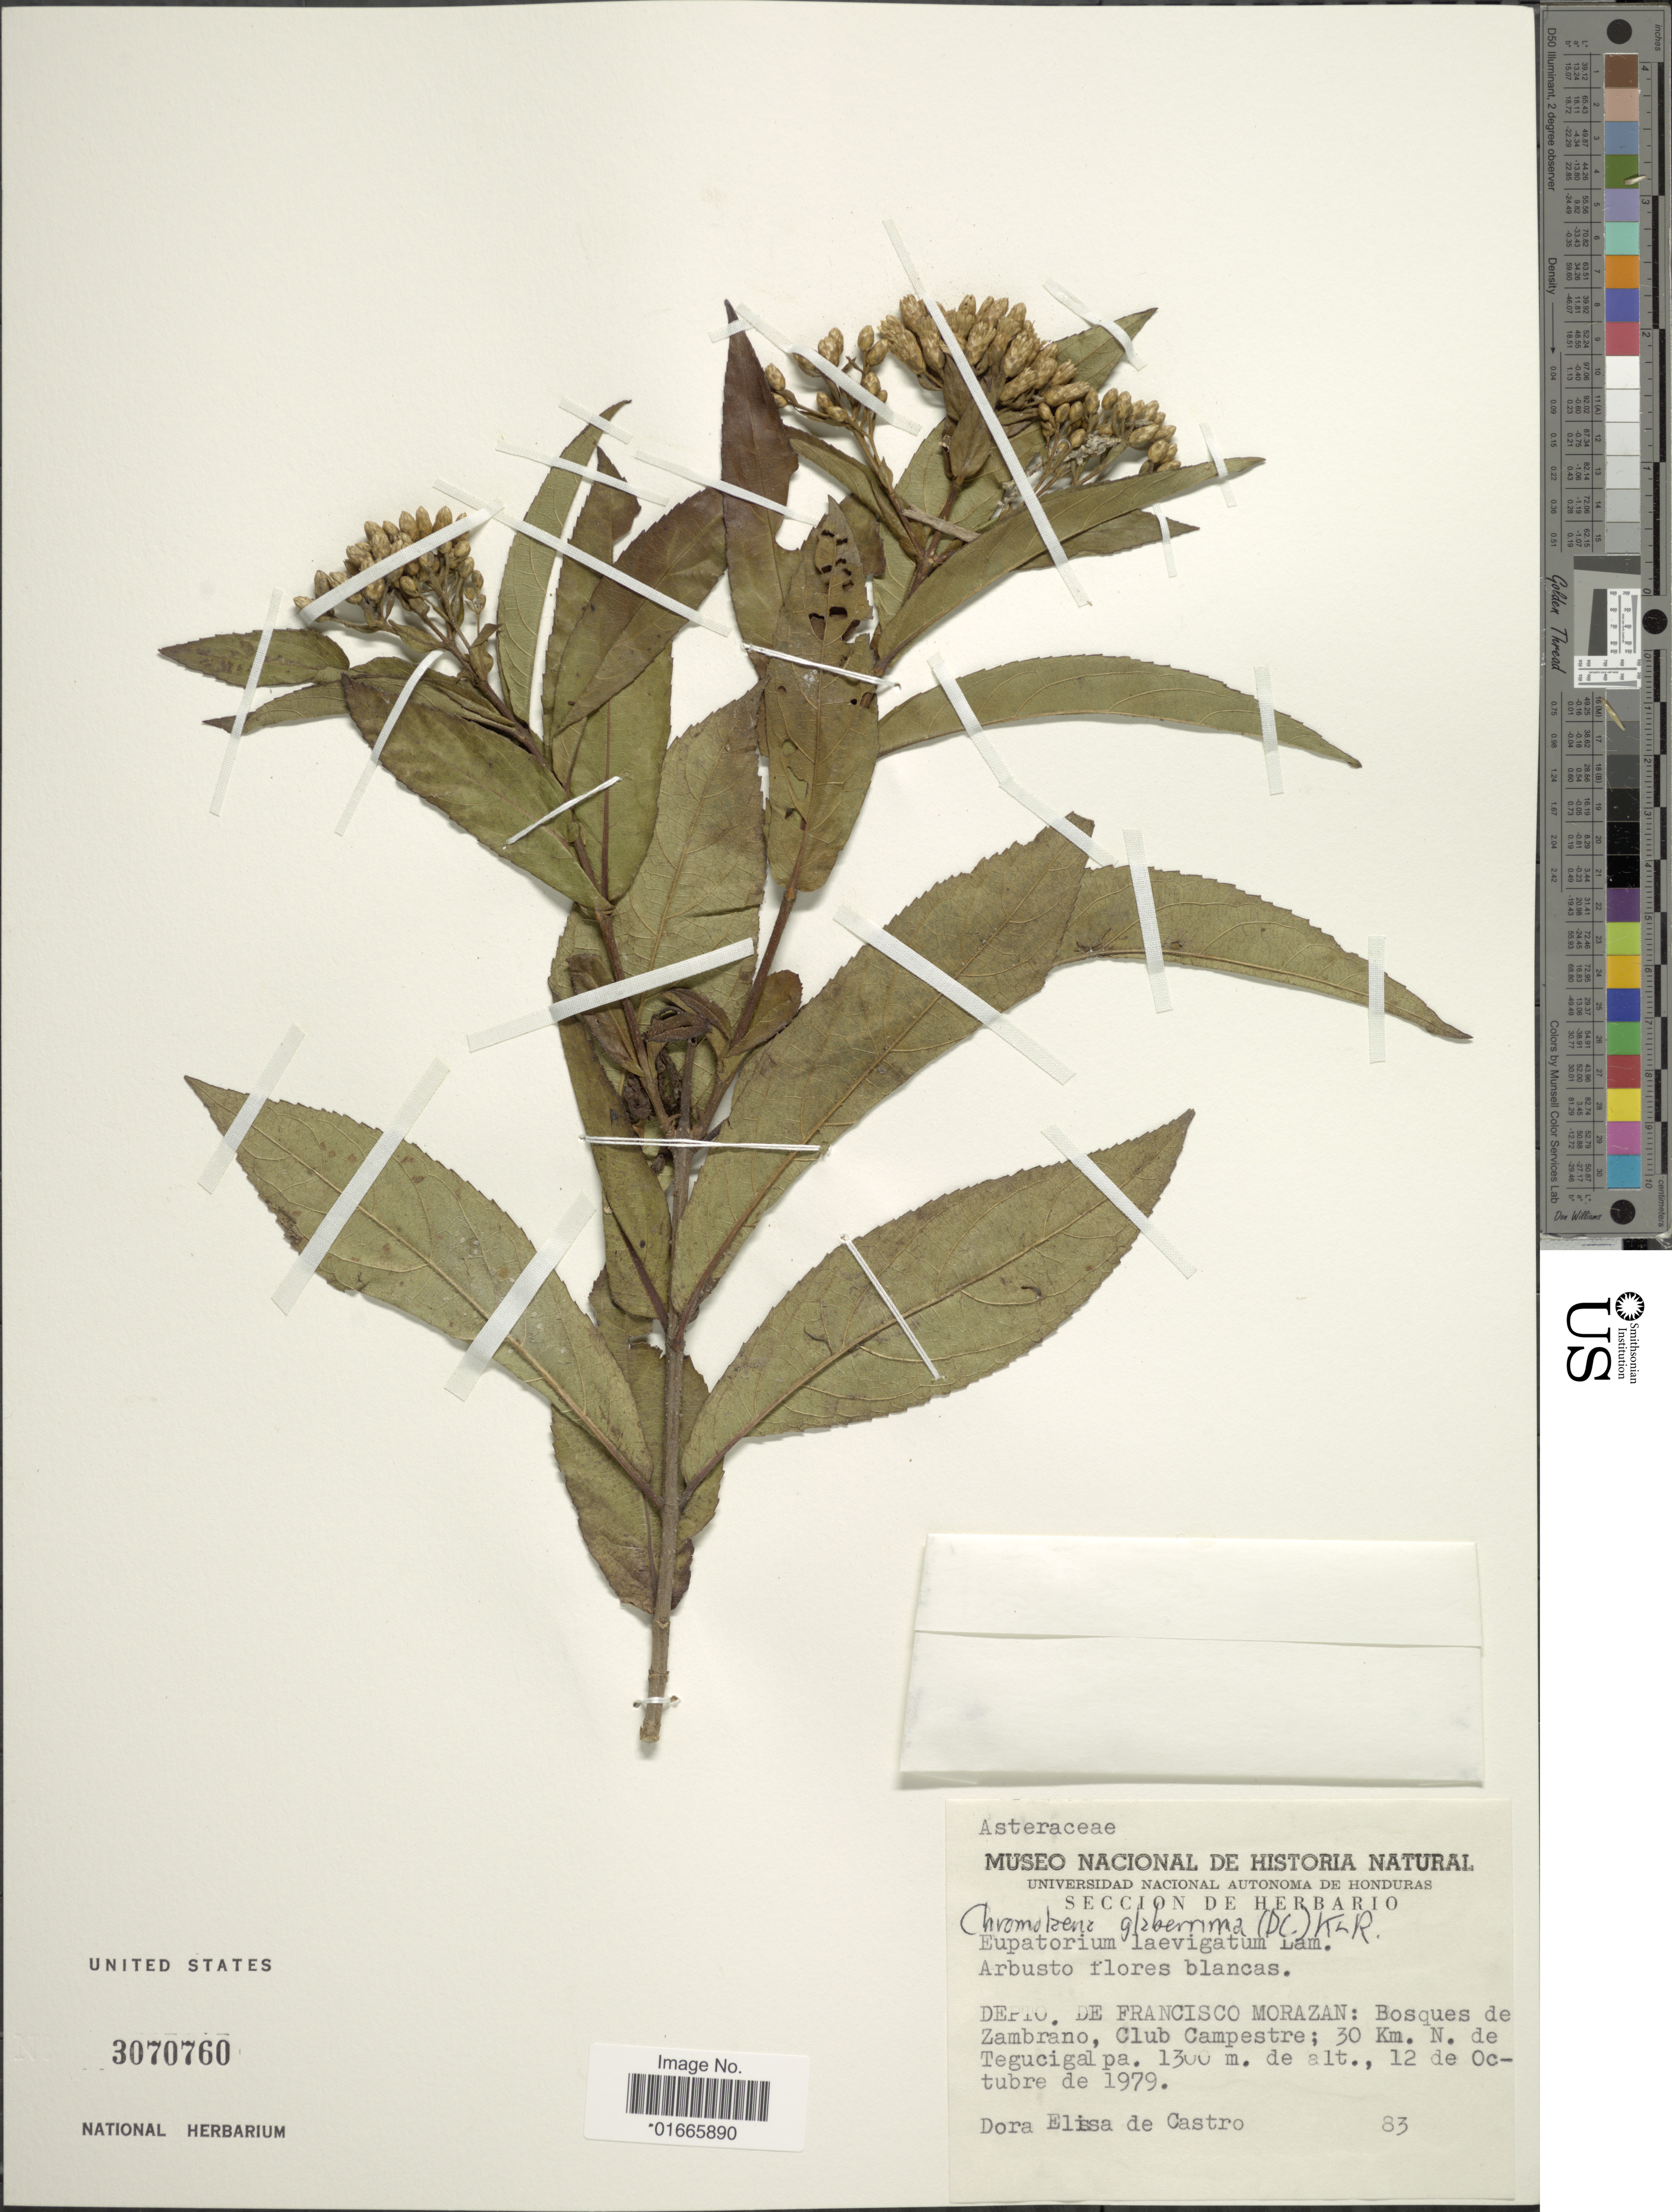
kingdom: Plantae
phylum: Tracheophyta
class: Magnoliopsida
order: Asterales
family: Asteraceae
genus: Chromolaena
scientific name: Chromolaena glaberrima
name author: (DC.) R.M. King & H. Rob.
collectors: D. Castro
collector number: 83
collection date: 1979-10-12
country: Honduras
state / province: Fco. Morazán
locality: Depto. De Francisco Morazan: Bosques de Zambrano, Club Campestre, 30 Km. N. de Tegucigalpa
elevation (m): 1300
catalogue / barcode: US 3070760